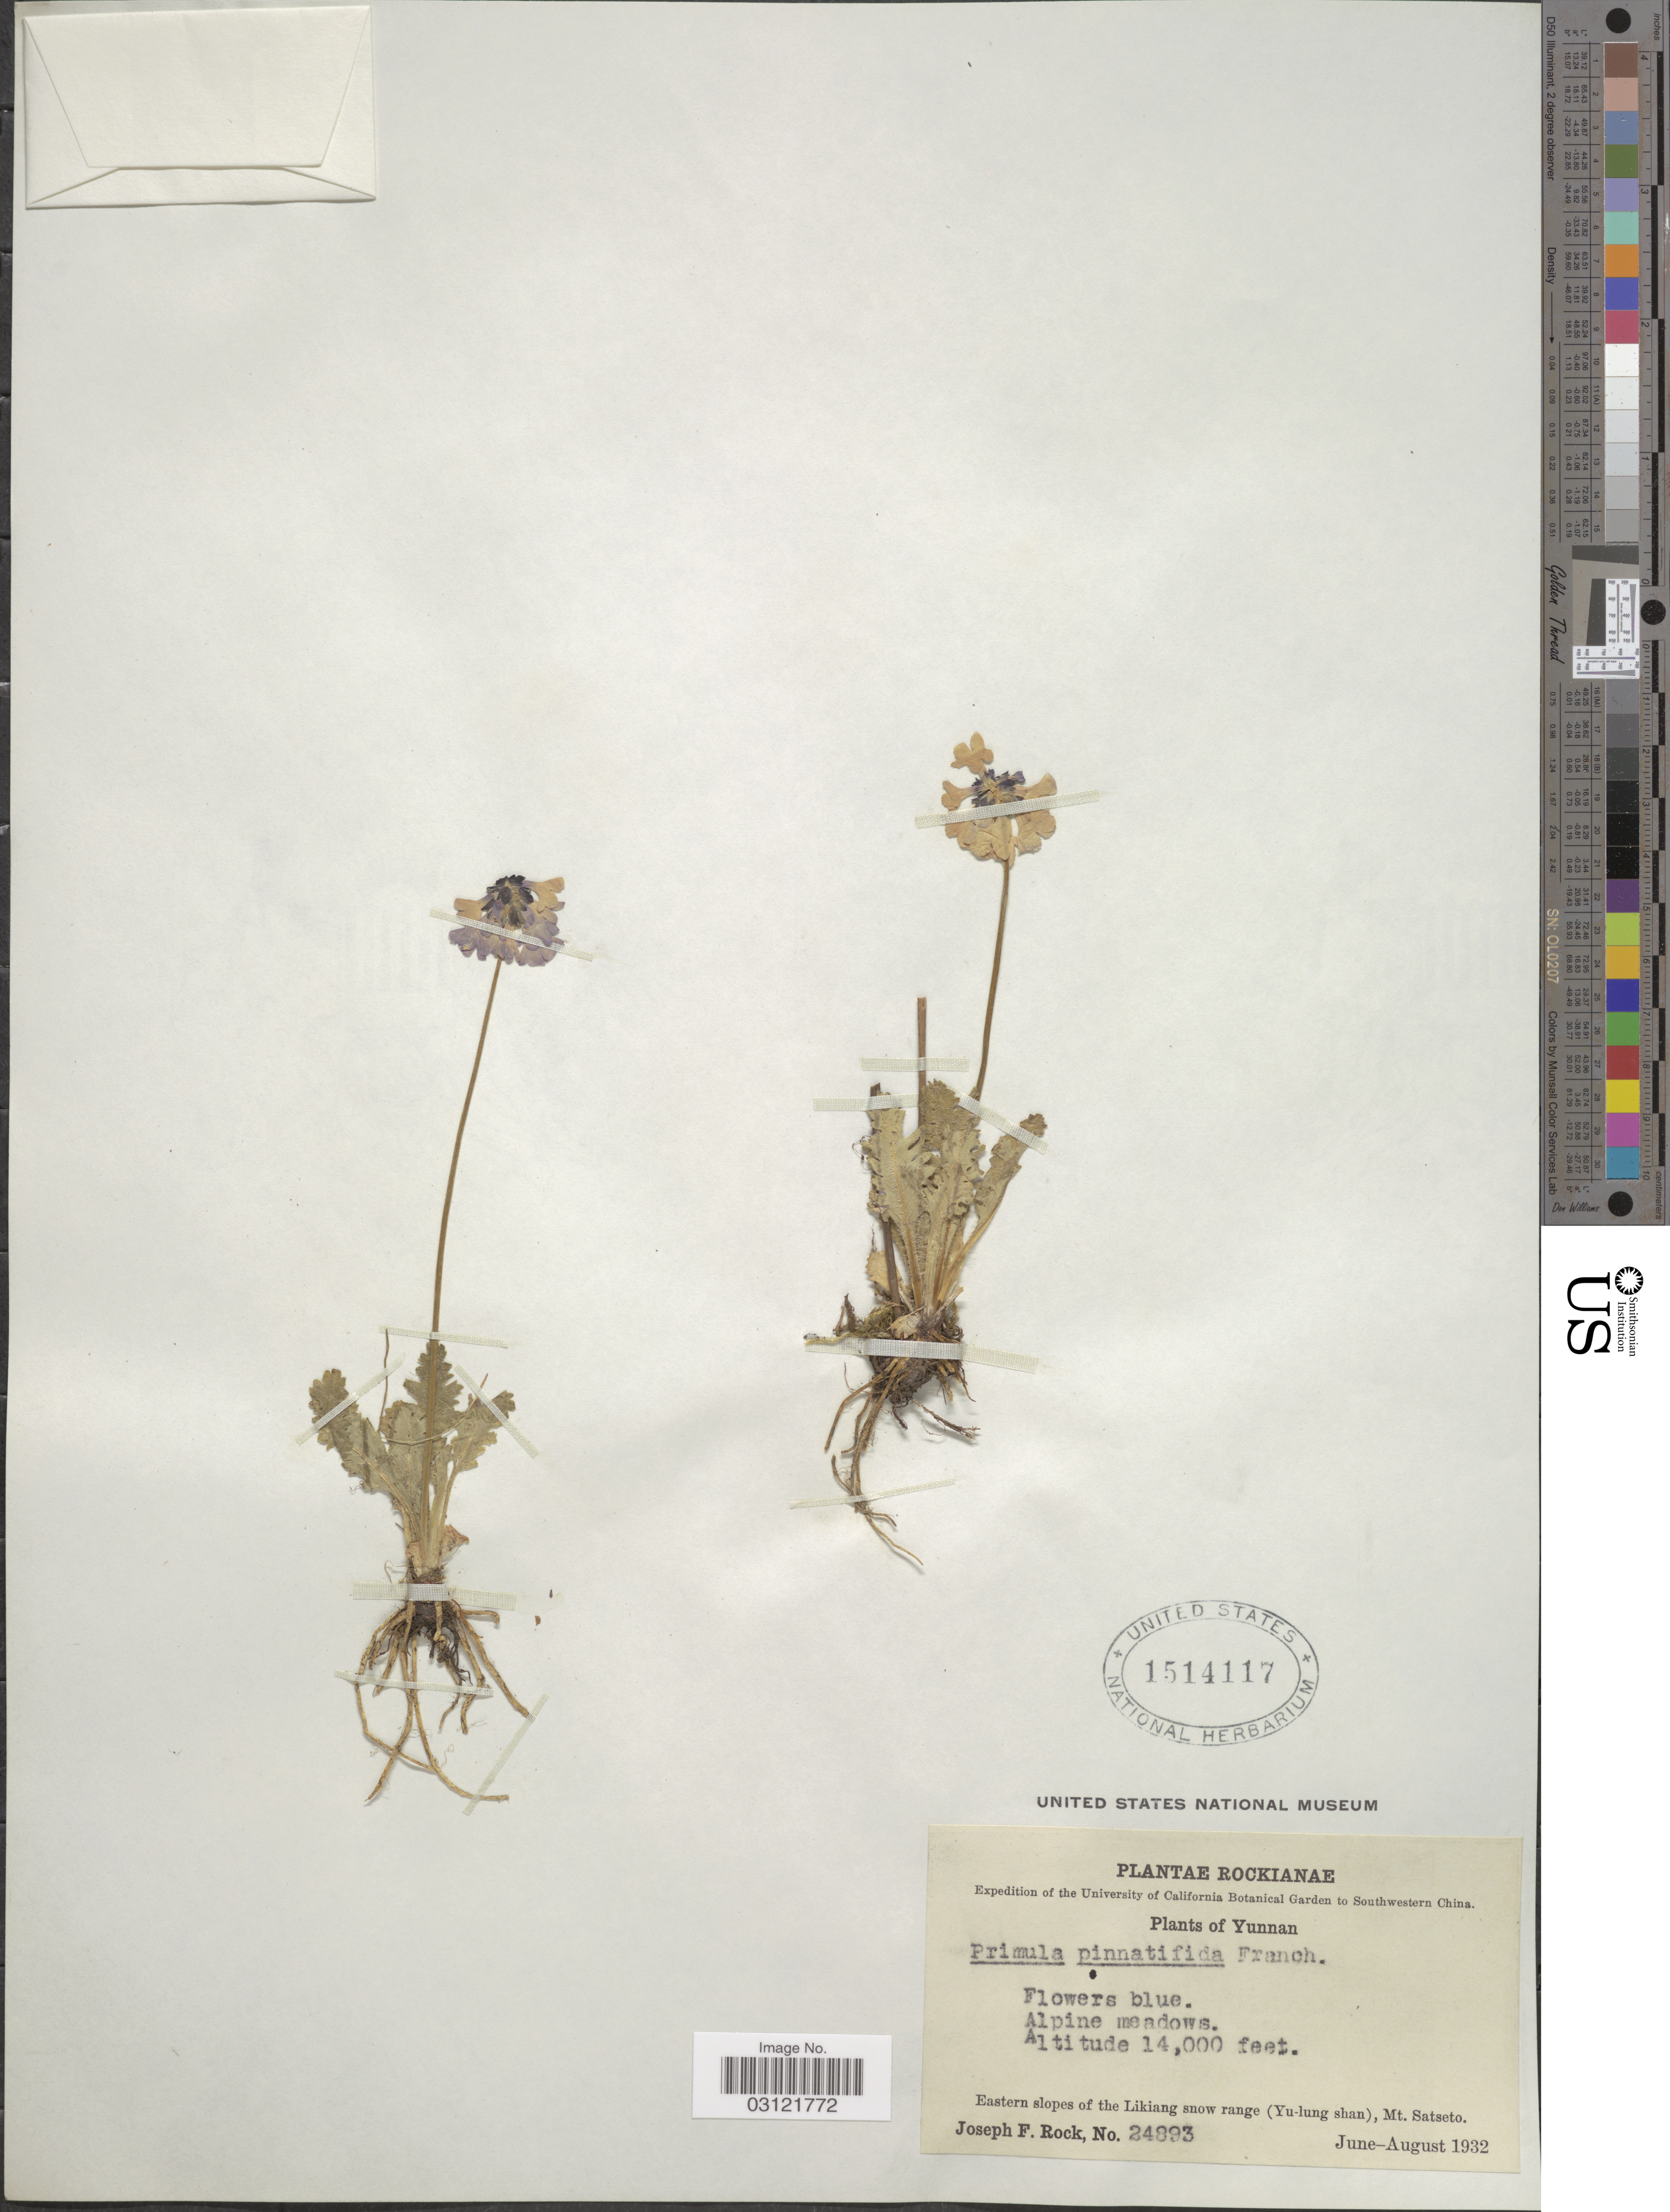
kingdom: Plantae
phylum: Tracheophyta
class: Magnoliopsida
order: Ericales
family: Primulaceae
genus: Primula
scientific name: Primula pinnatifida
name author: Franch.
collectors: J. F. Rock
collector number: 24893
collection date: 1932-06/1932-08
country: China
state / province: Yunnan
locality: Eastern slopes of the Likiang snow range (Yu-lung Shan), Mt. Satseto.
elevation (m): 4267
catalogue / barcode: US 1514117